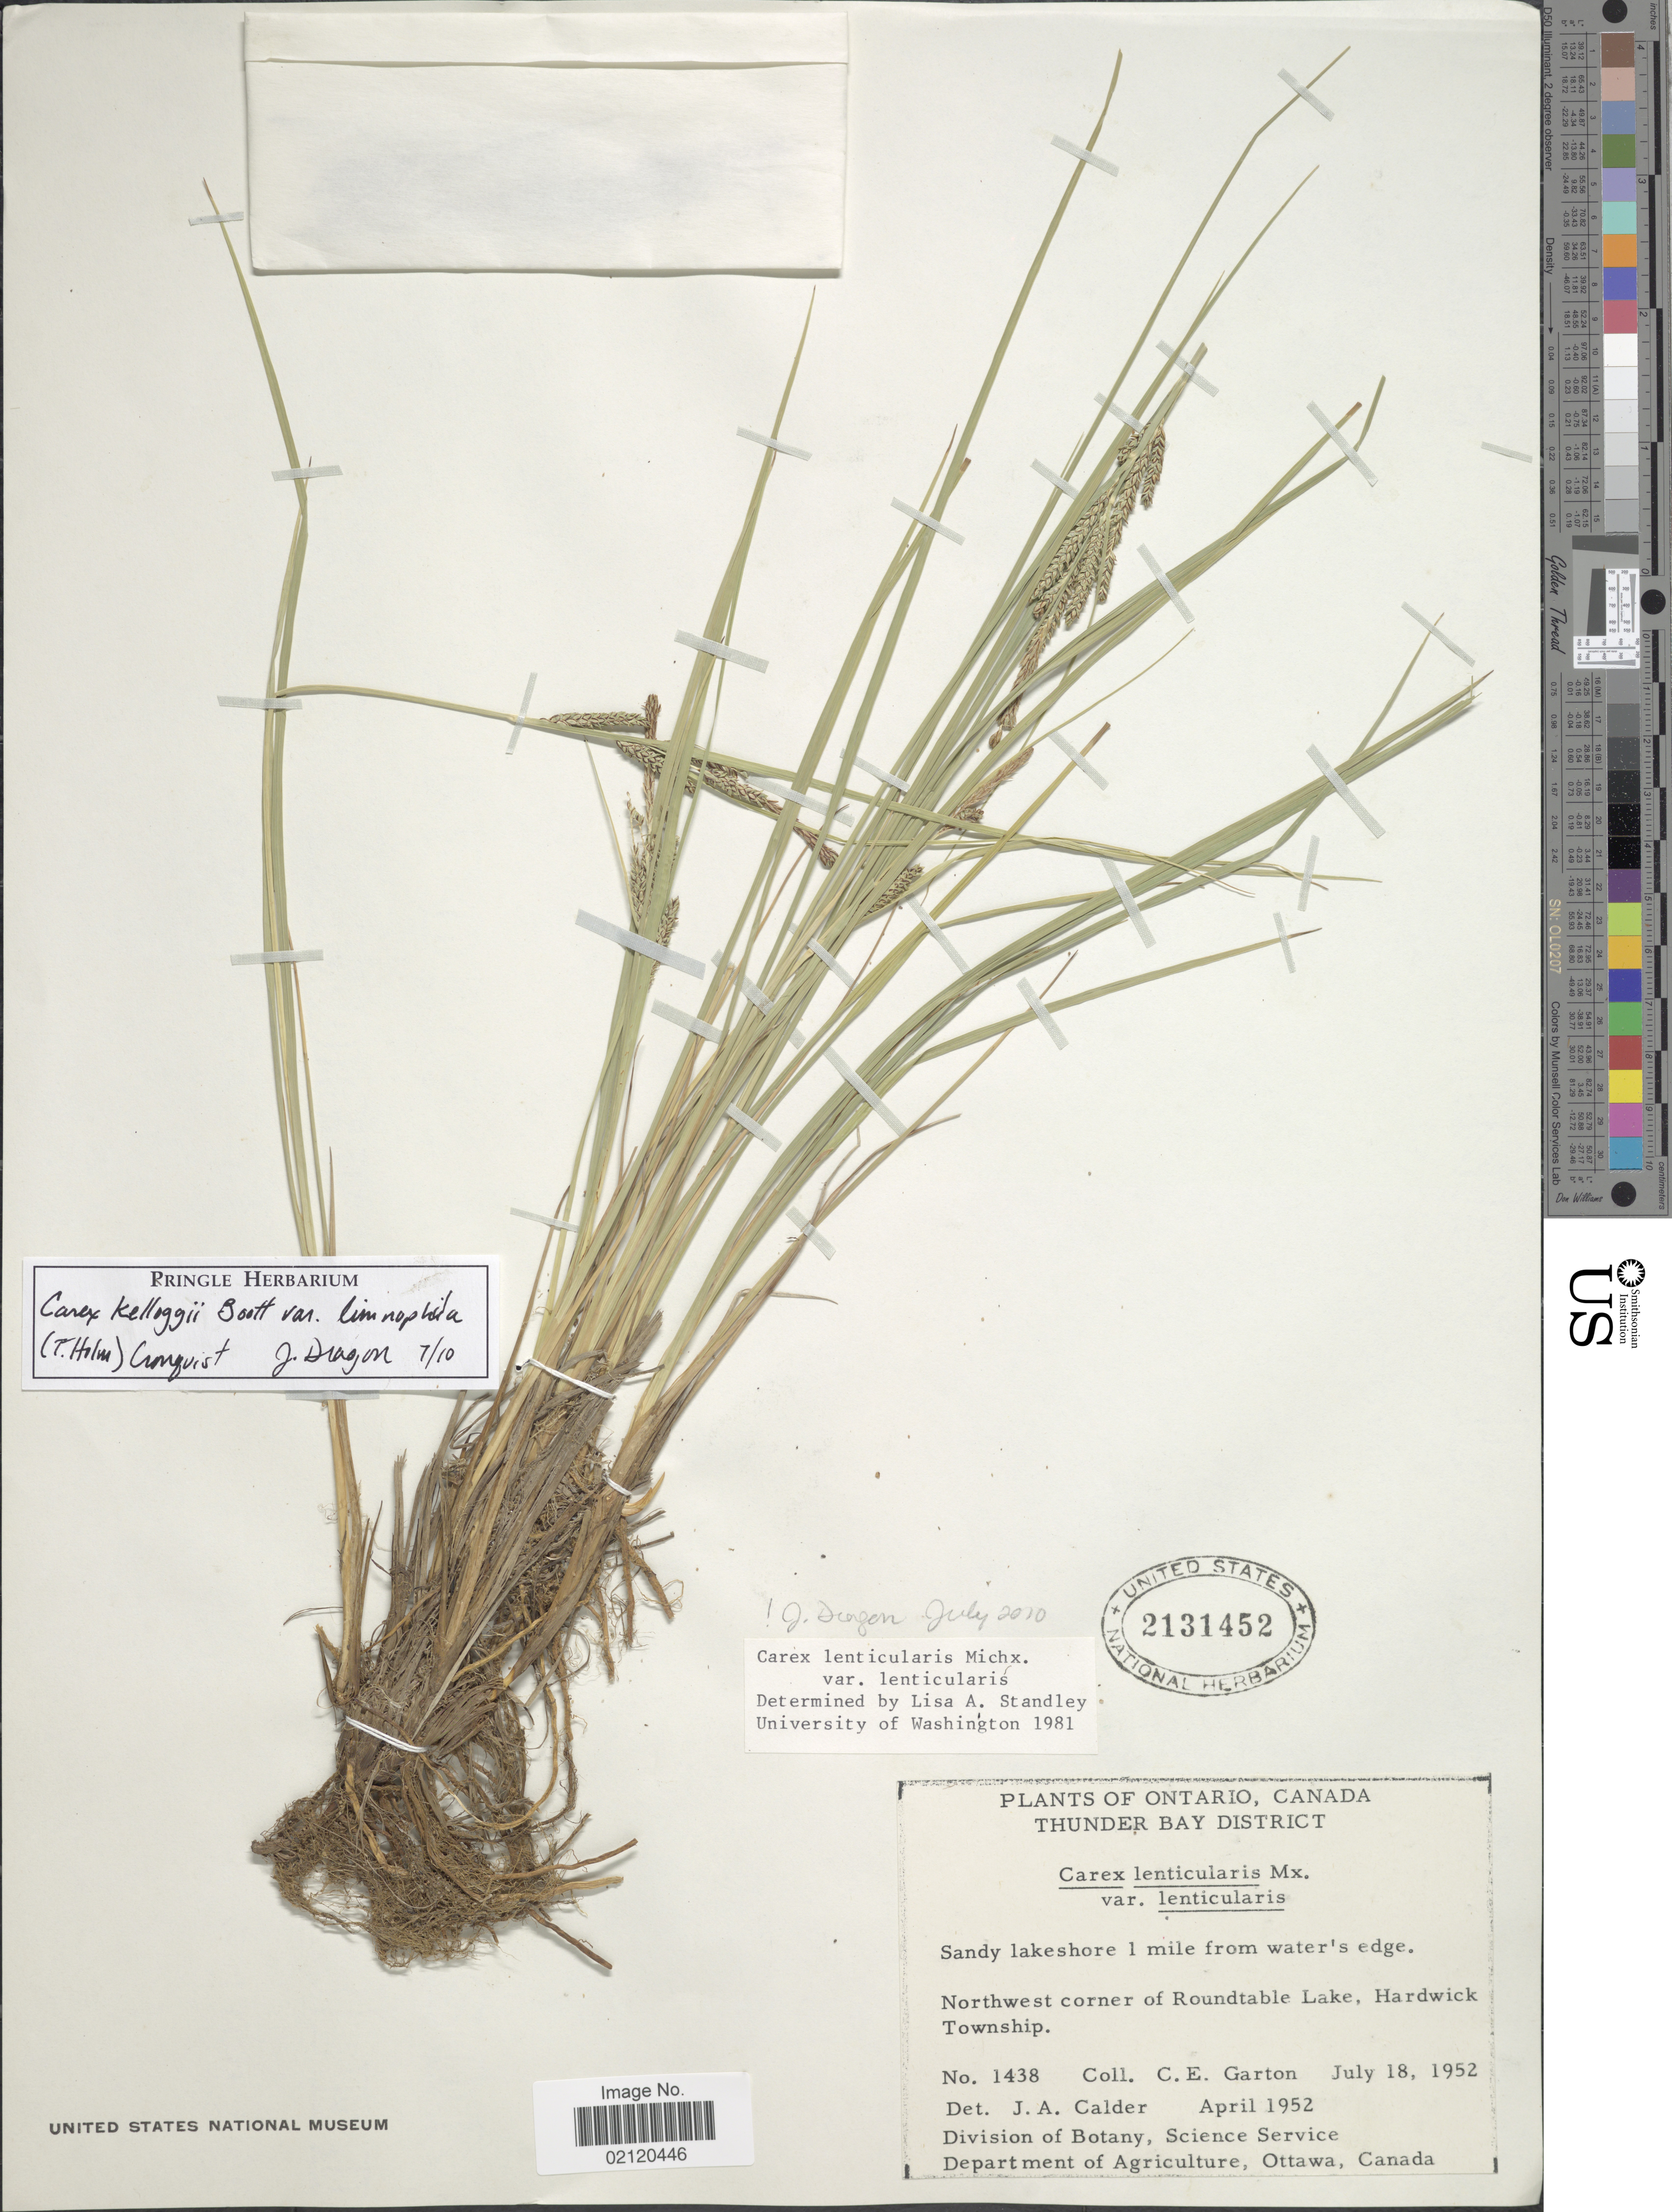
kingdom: Plantae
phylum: Tracheophyta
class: Liliopsida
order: Poales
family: Cyperaceae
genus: Carex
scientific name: Carex lenticularis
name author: Michx.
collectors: C. E. Garton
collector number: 1438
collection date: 1952-07-18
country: Canada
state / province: Ontario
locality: Thunder Bay District, Sandy lakeshore 1 mile from water's edge, Northwest corner of Roundtable Lake, Hardwick Township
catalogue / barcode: US 2131452